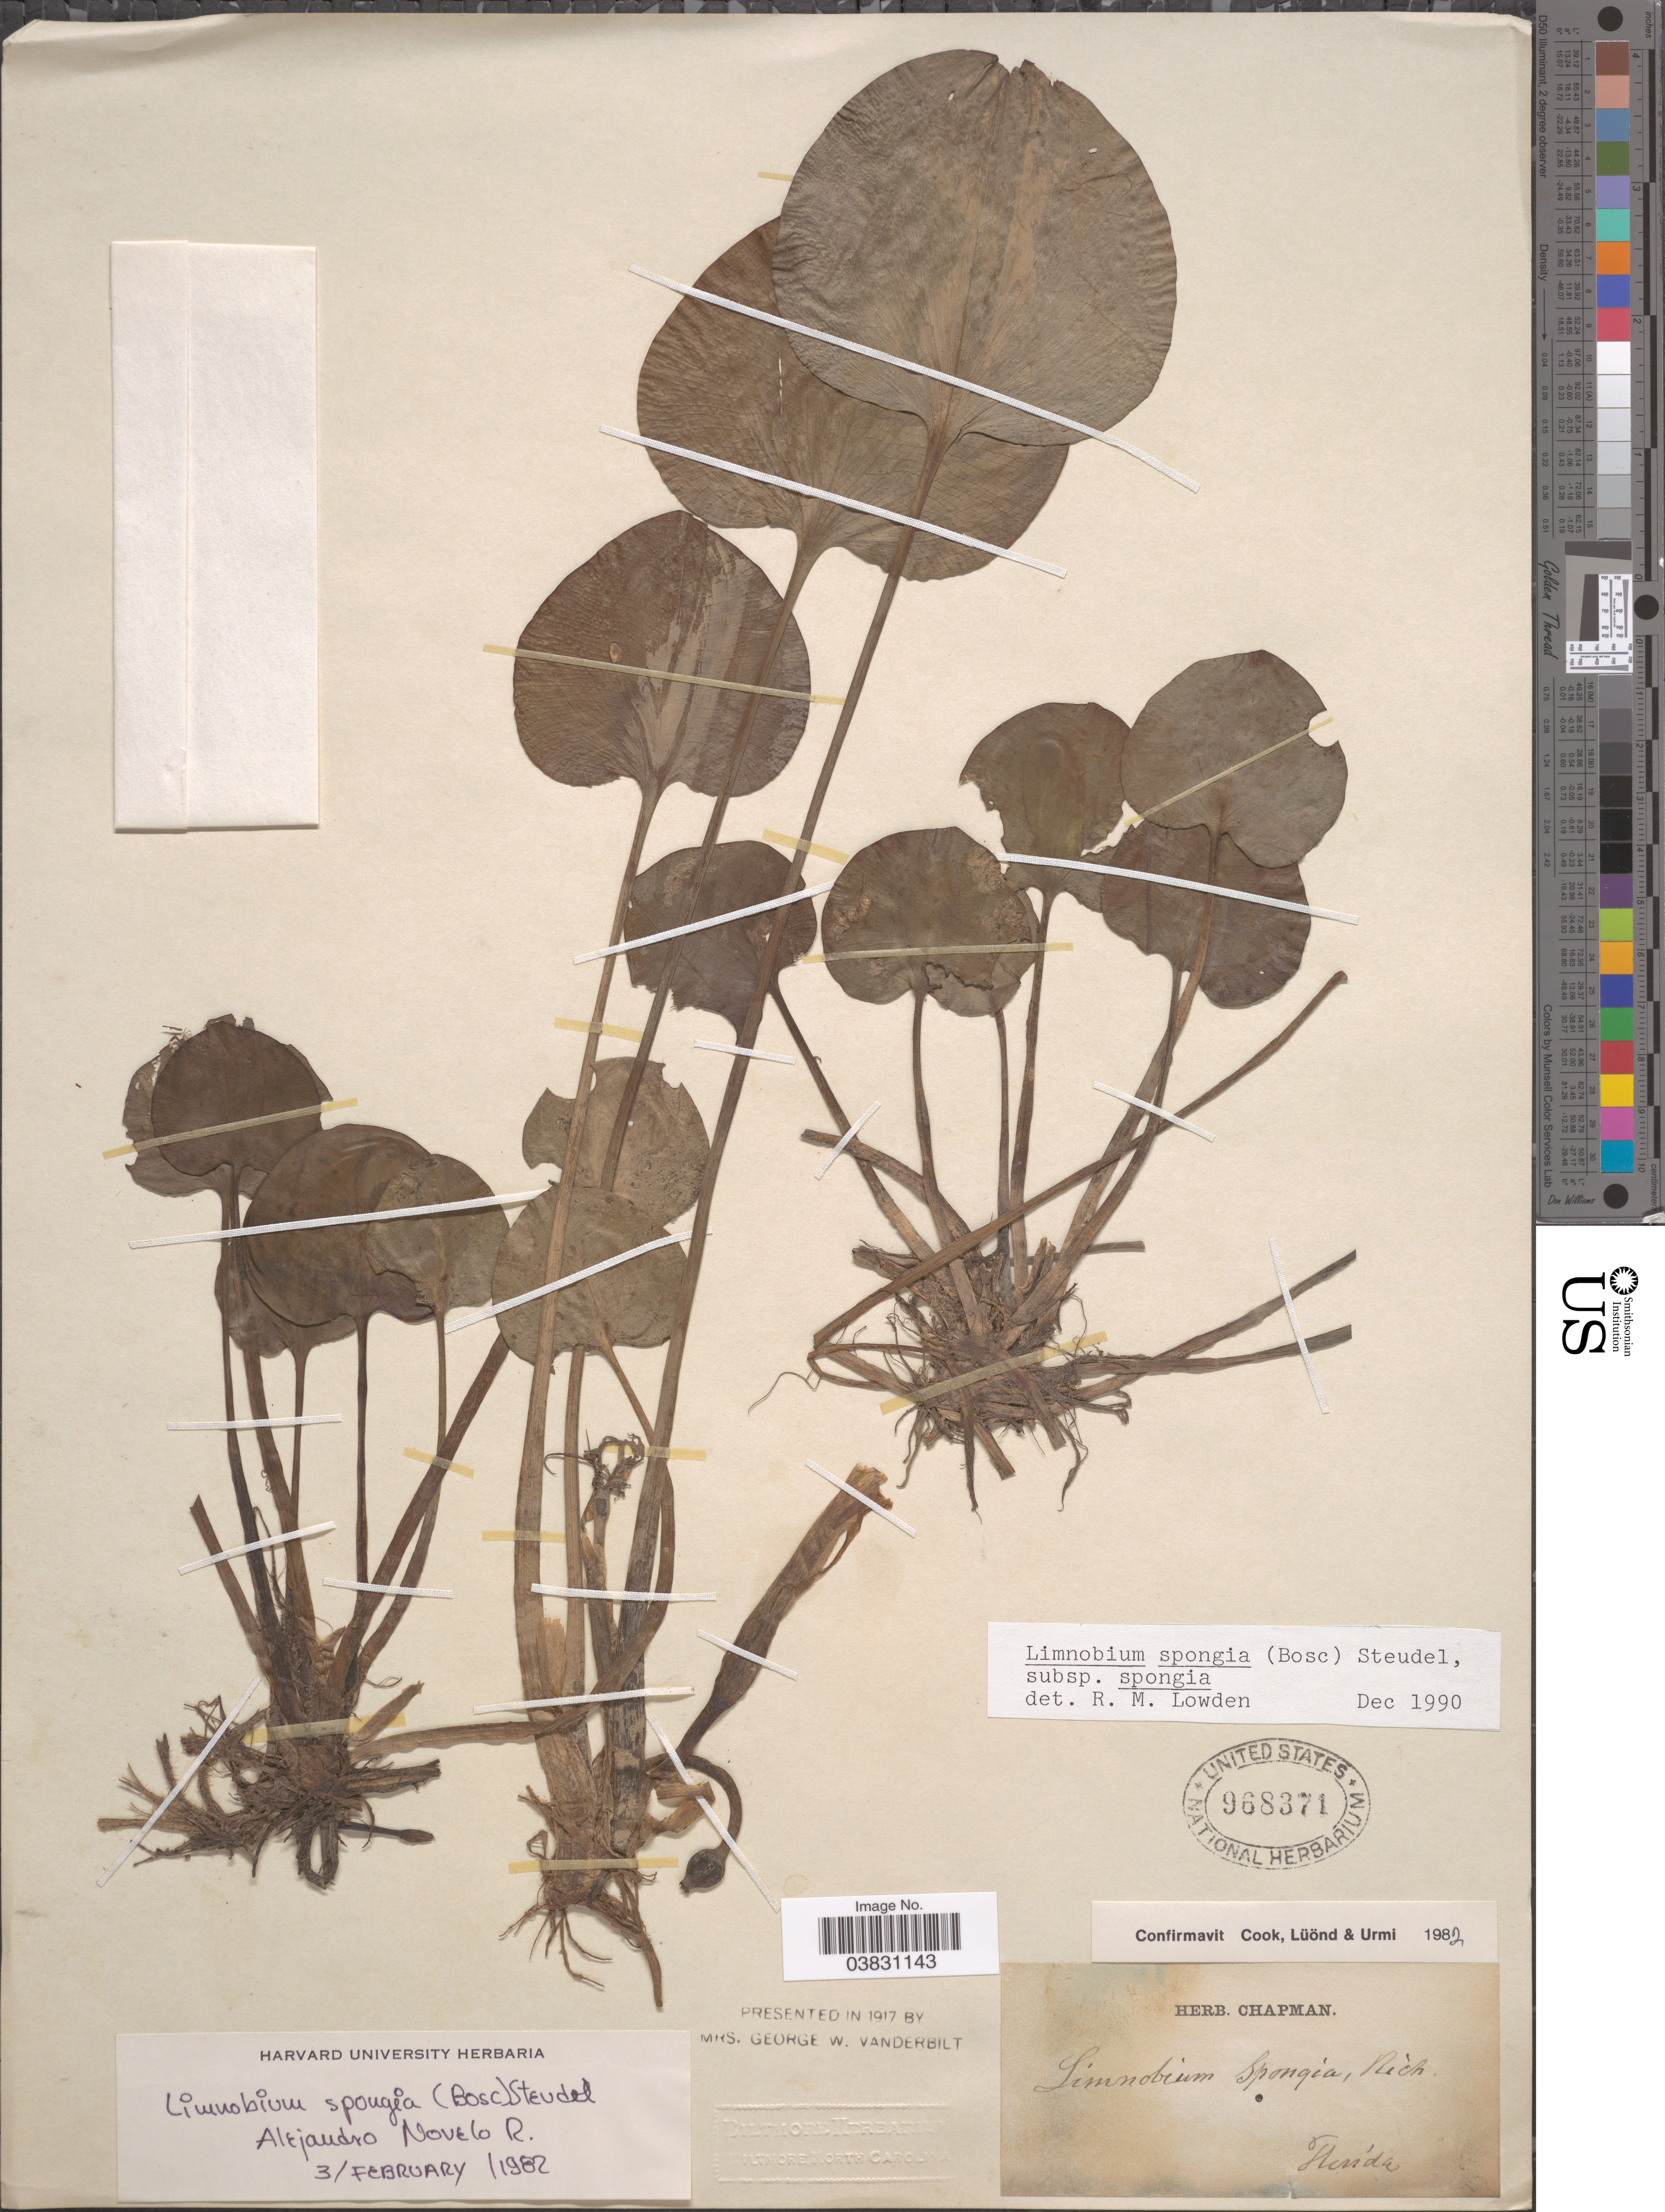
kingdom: Plantae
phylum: Tracheophyta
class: Liliopsida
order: Alismatales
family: Hydrocharitaceae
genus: Limnobium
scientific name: Limnobium spongia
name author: (Bosc) Rich. ex Steud.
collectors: ex herb. Chapman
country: United States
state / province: Florida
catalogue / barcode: US 968371